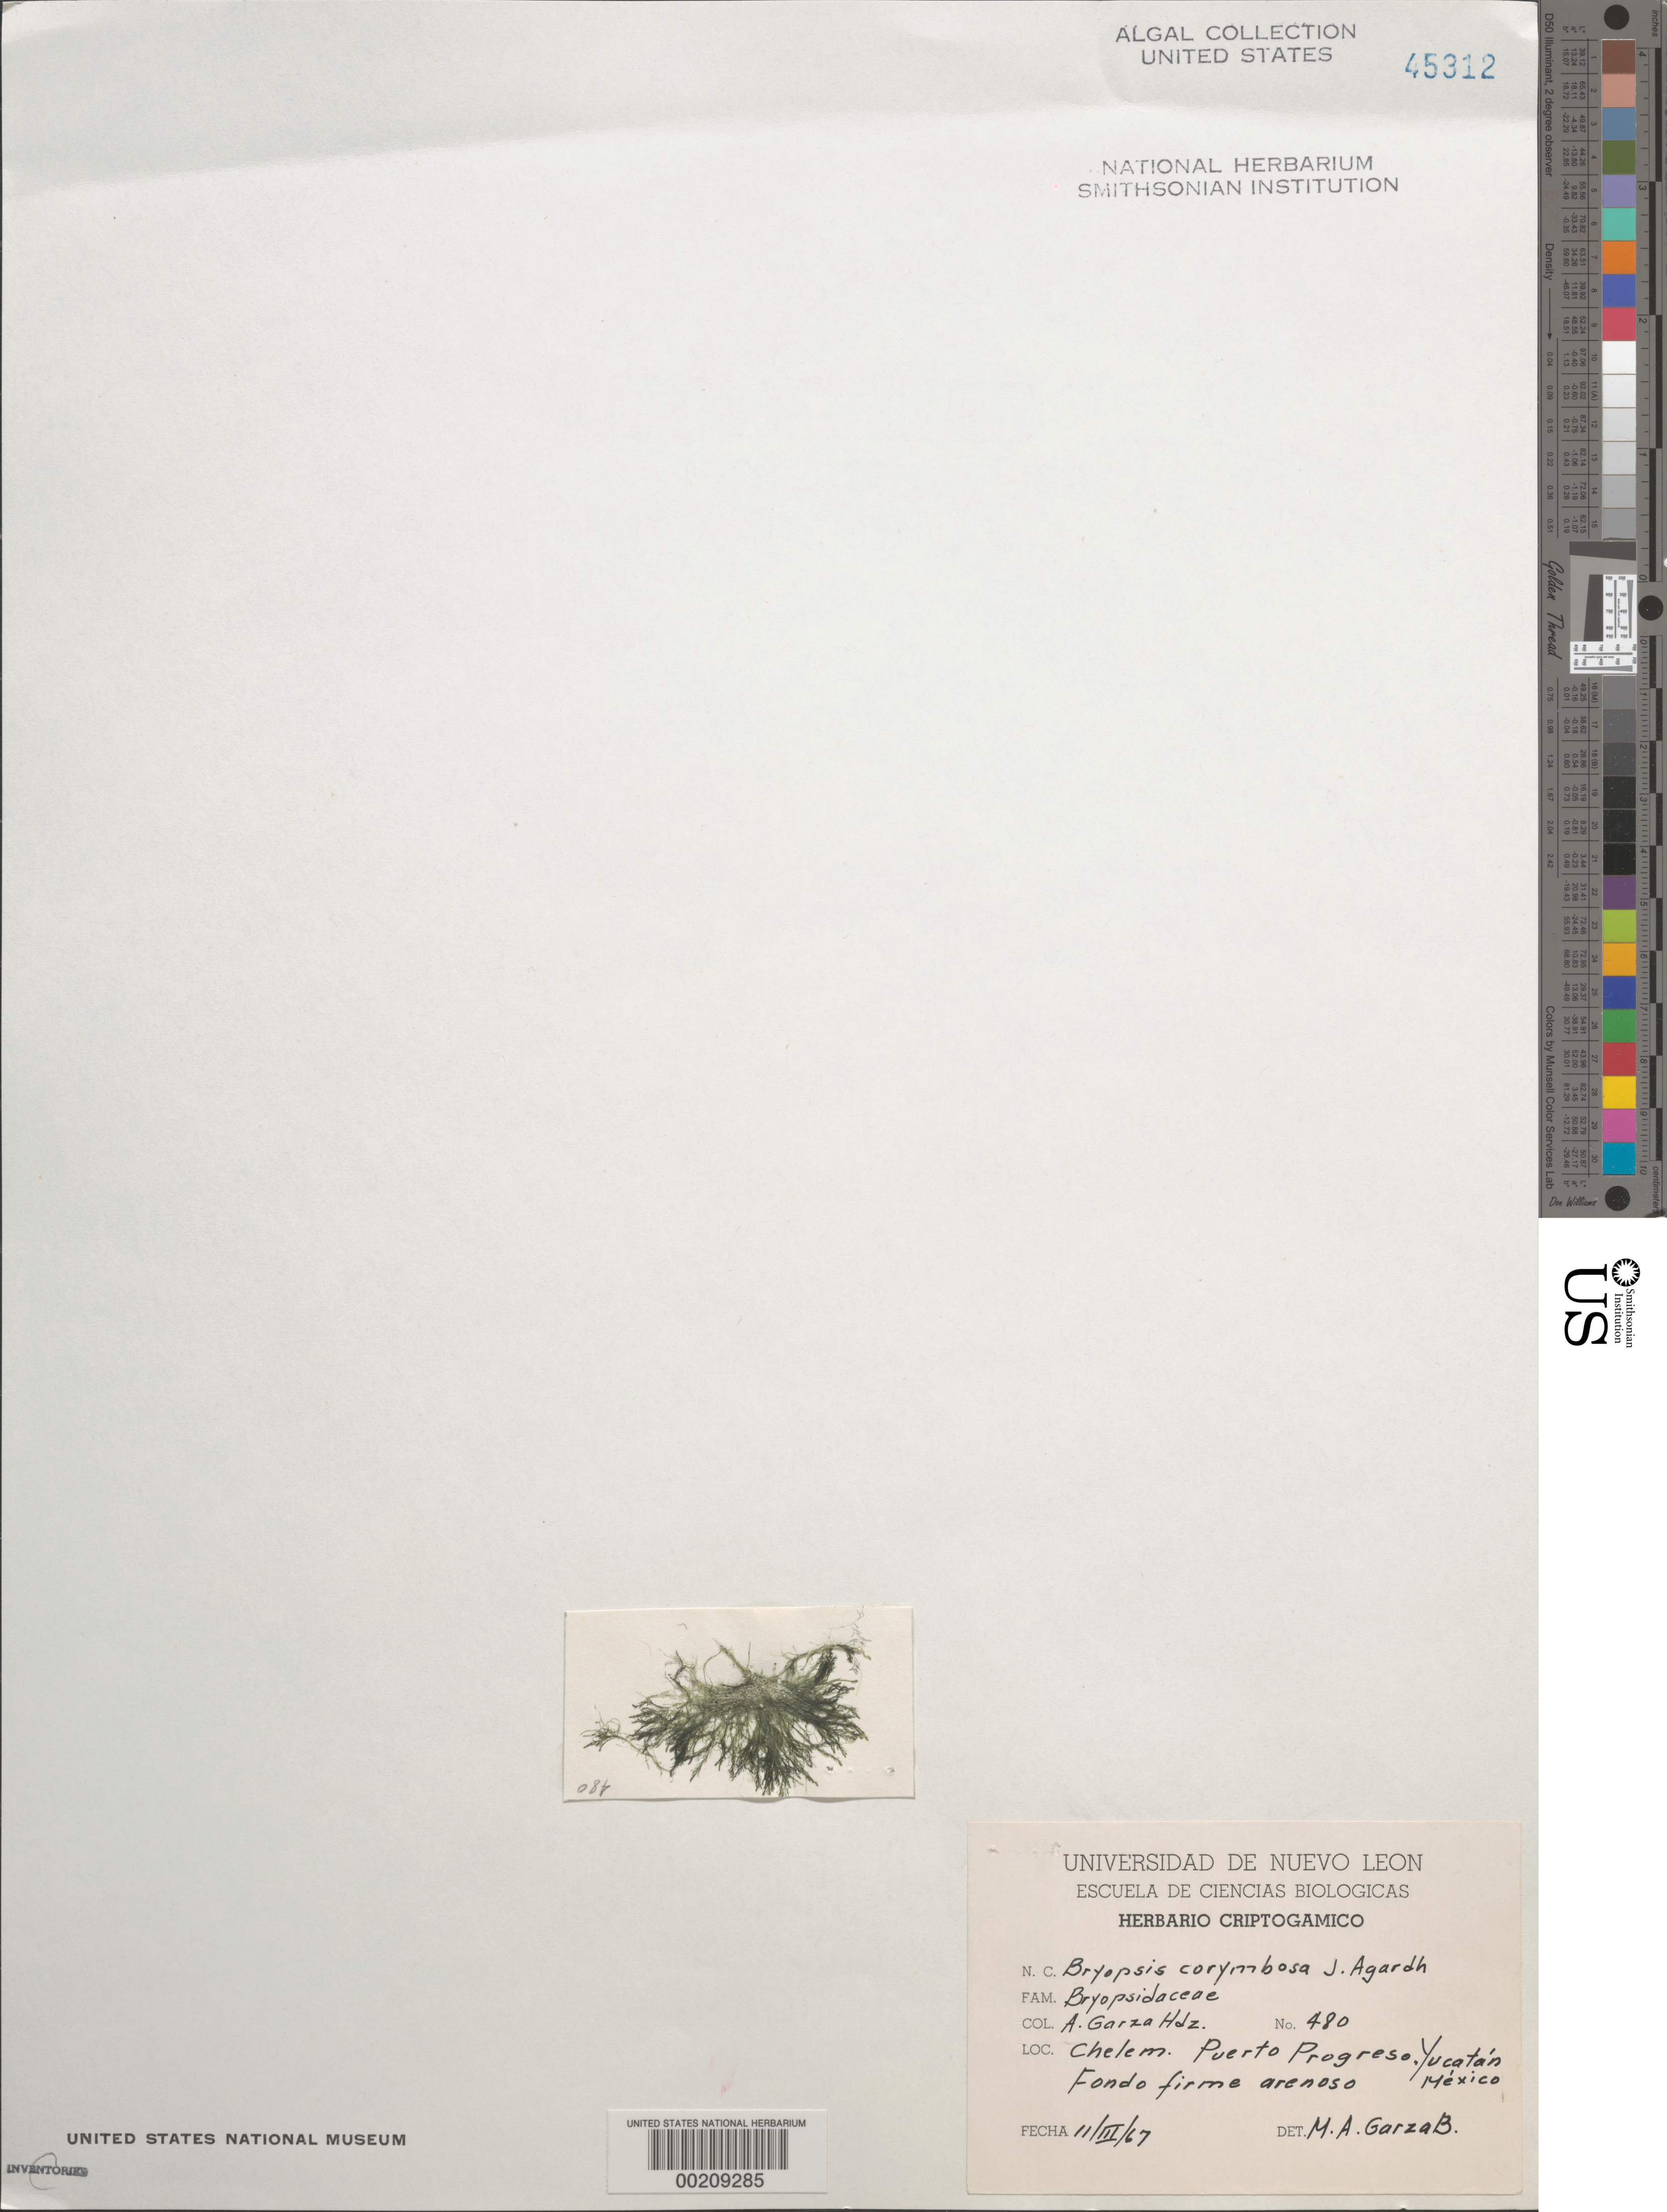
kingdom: Plantae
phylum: Chlorophyta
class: Ulvophyceae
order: Bryopsidales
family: Bryopsidaceae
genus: Bryopsis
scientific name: Bryopsis corymbosa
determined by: Garza Barrientos, M. A.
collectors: A. Garza Hernandez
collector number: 480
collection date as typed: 11 Mar 1967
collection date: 1967-03-11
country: Mexico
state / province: Yucatan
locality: Puerto Progreso, Chelem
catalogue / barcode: US 45312